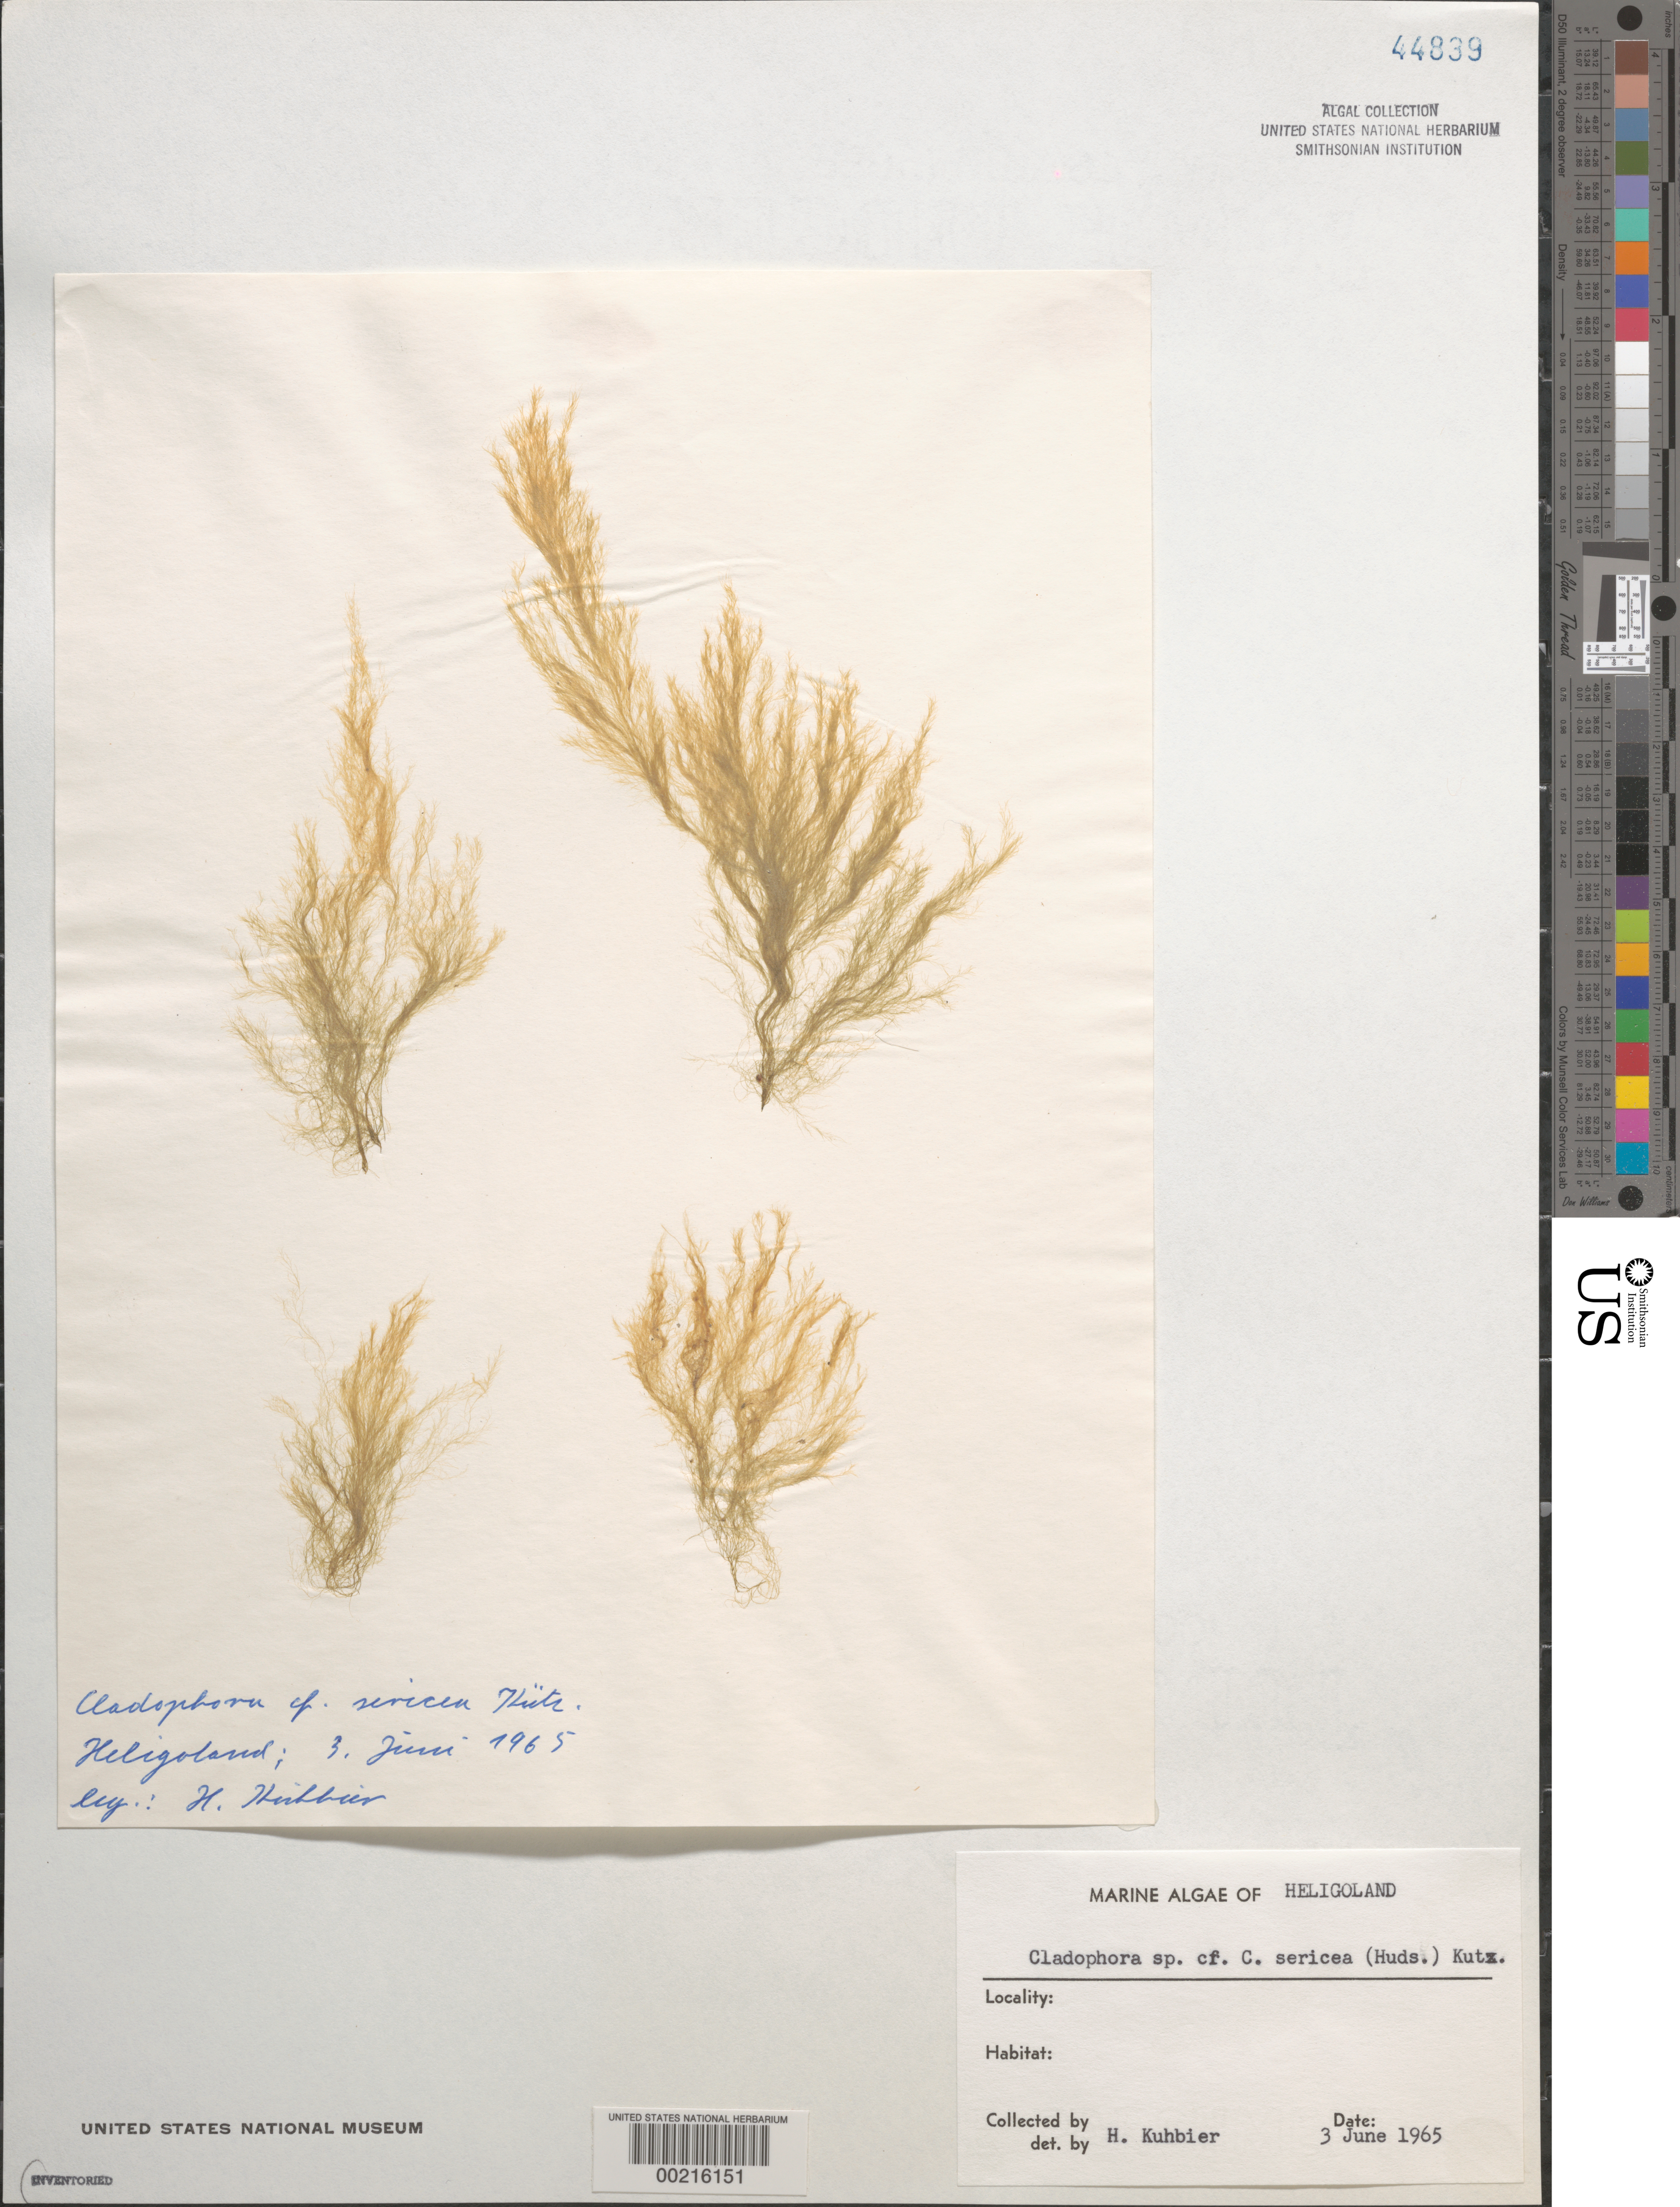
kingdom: Plantae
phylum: Chlorophyta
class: Ulvophyceae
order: Cladophorales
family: Cladophoraceae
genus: Cladophora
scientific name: Cladophora sericea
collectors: H. Kuhbier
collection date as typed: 03 Jun 1965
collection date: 1965-06-03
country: Germany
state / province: Schleswig-Holstein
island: Helgoland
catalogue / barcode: US 44839